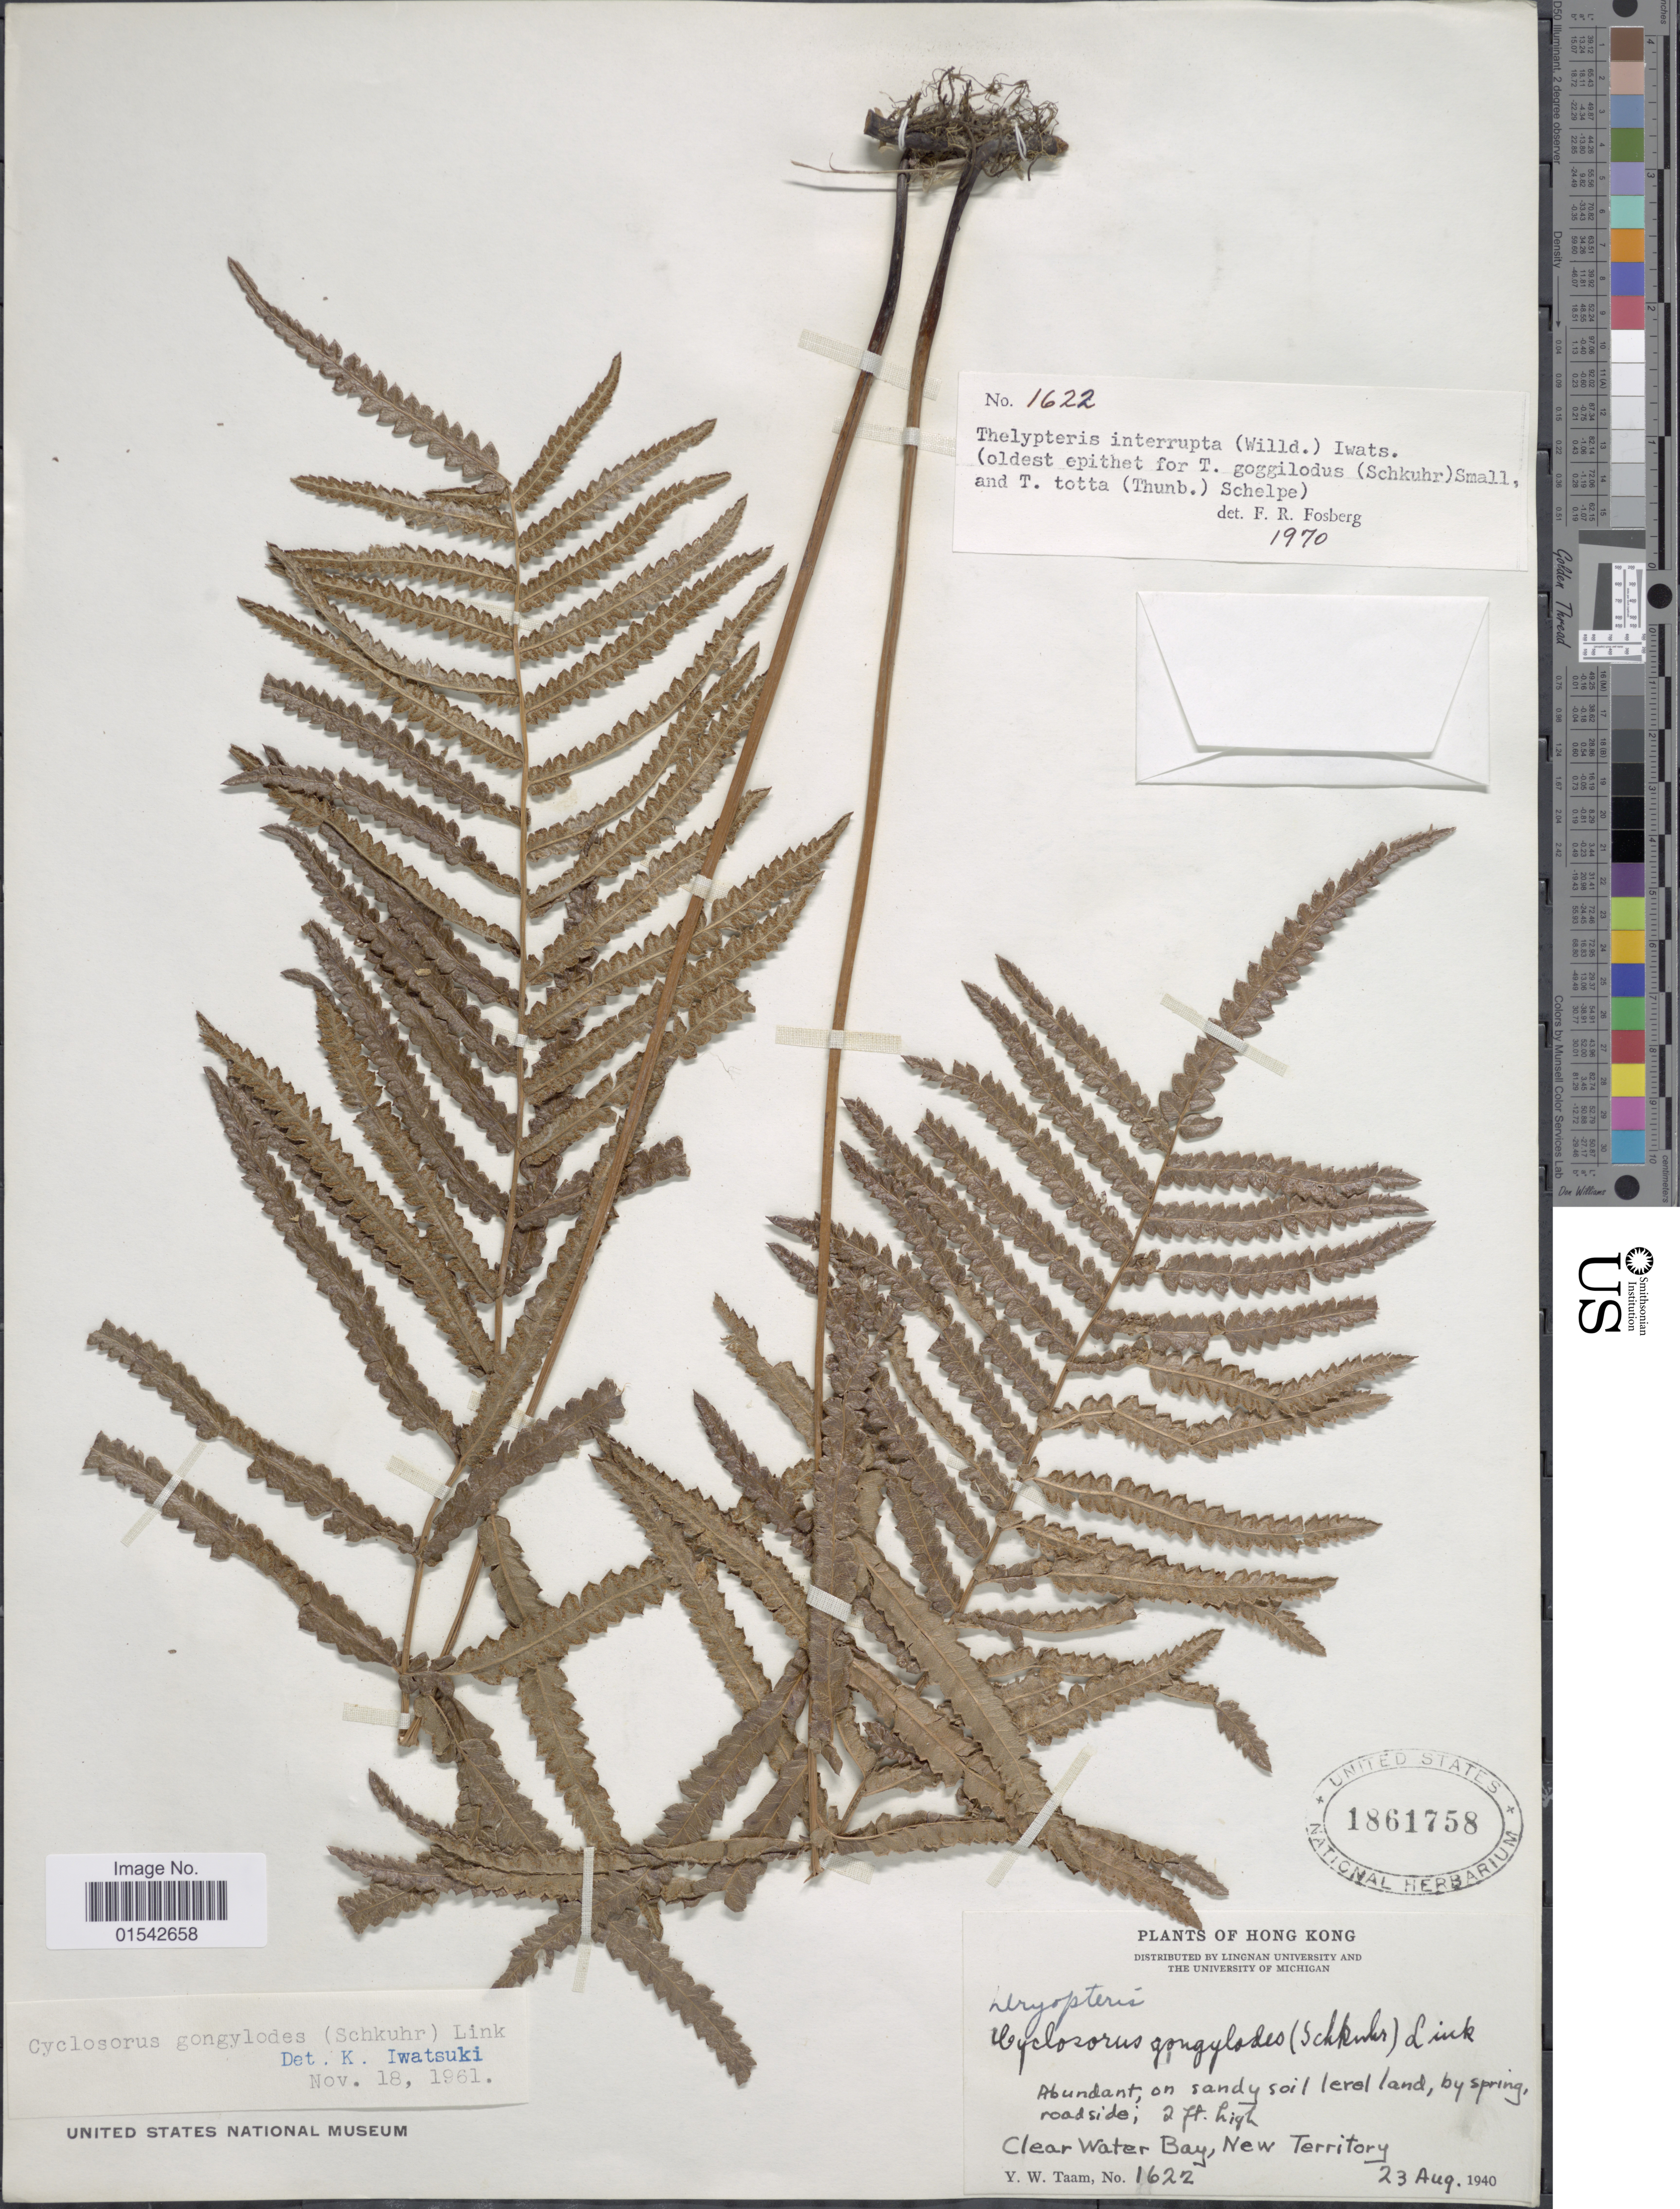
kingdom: Plantae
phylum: Tracheophyta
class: Polypodiopsida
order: Polypodiales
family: Thelypteridaceae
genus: Cyclosorus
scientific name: Cyclosorus interruptus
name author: (Willd.) H. Itô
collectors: Y. W. Taam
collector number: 1622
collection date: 1940-08-23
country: China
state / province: Hong Kong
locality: Clear Water Bay, New Territory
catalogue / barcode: US 1861758